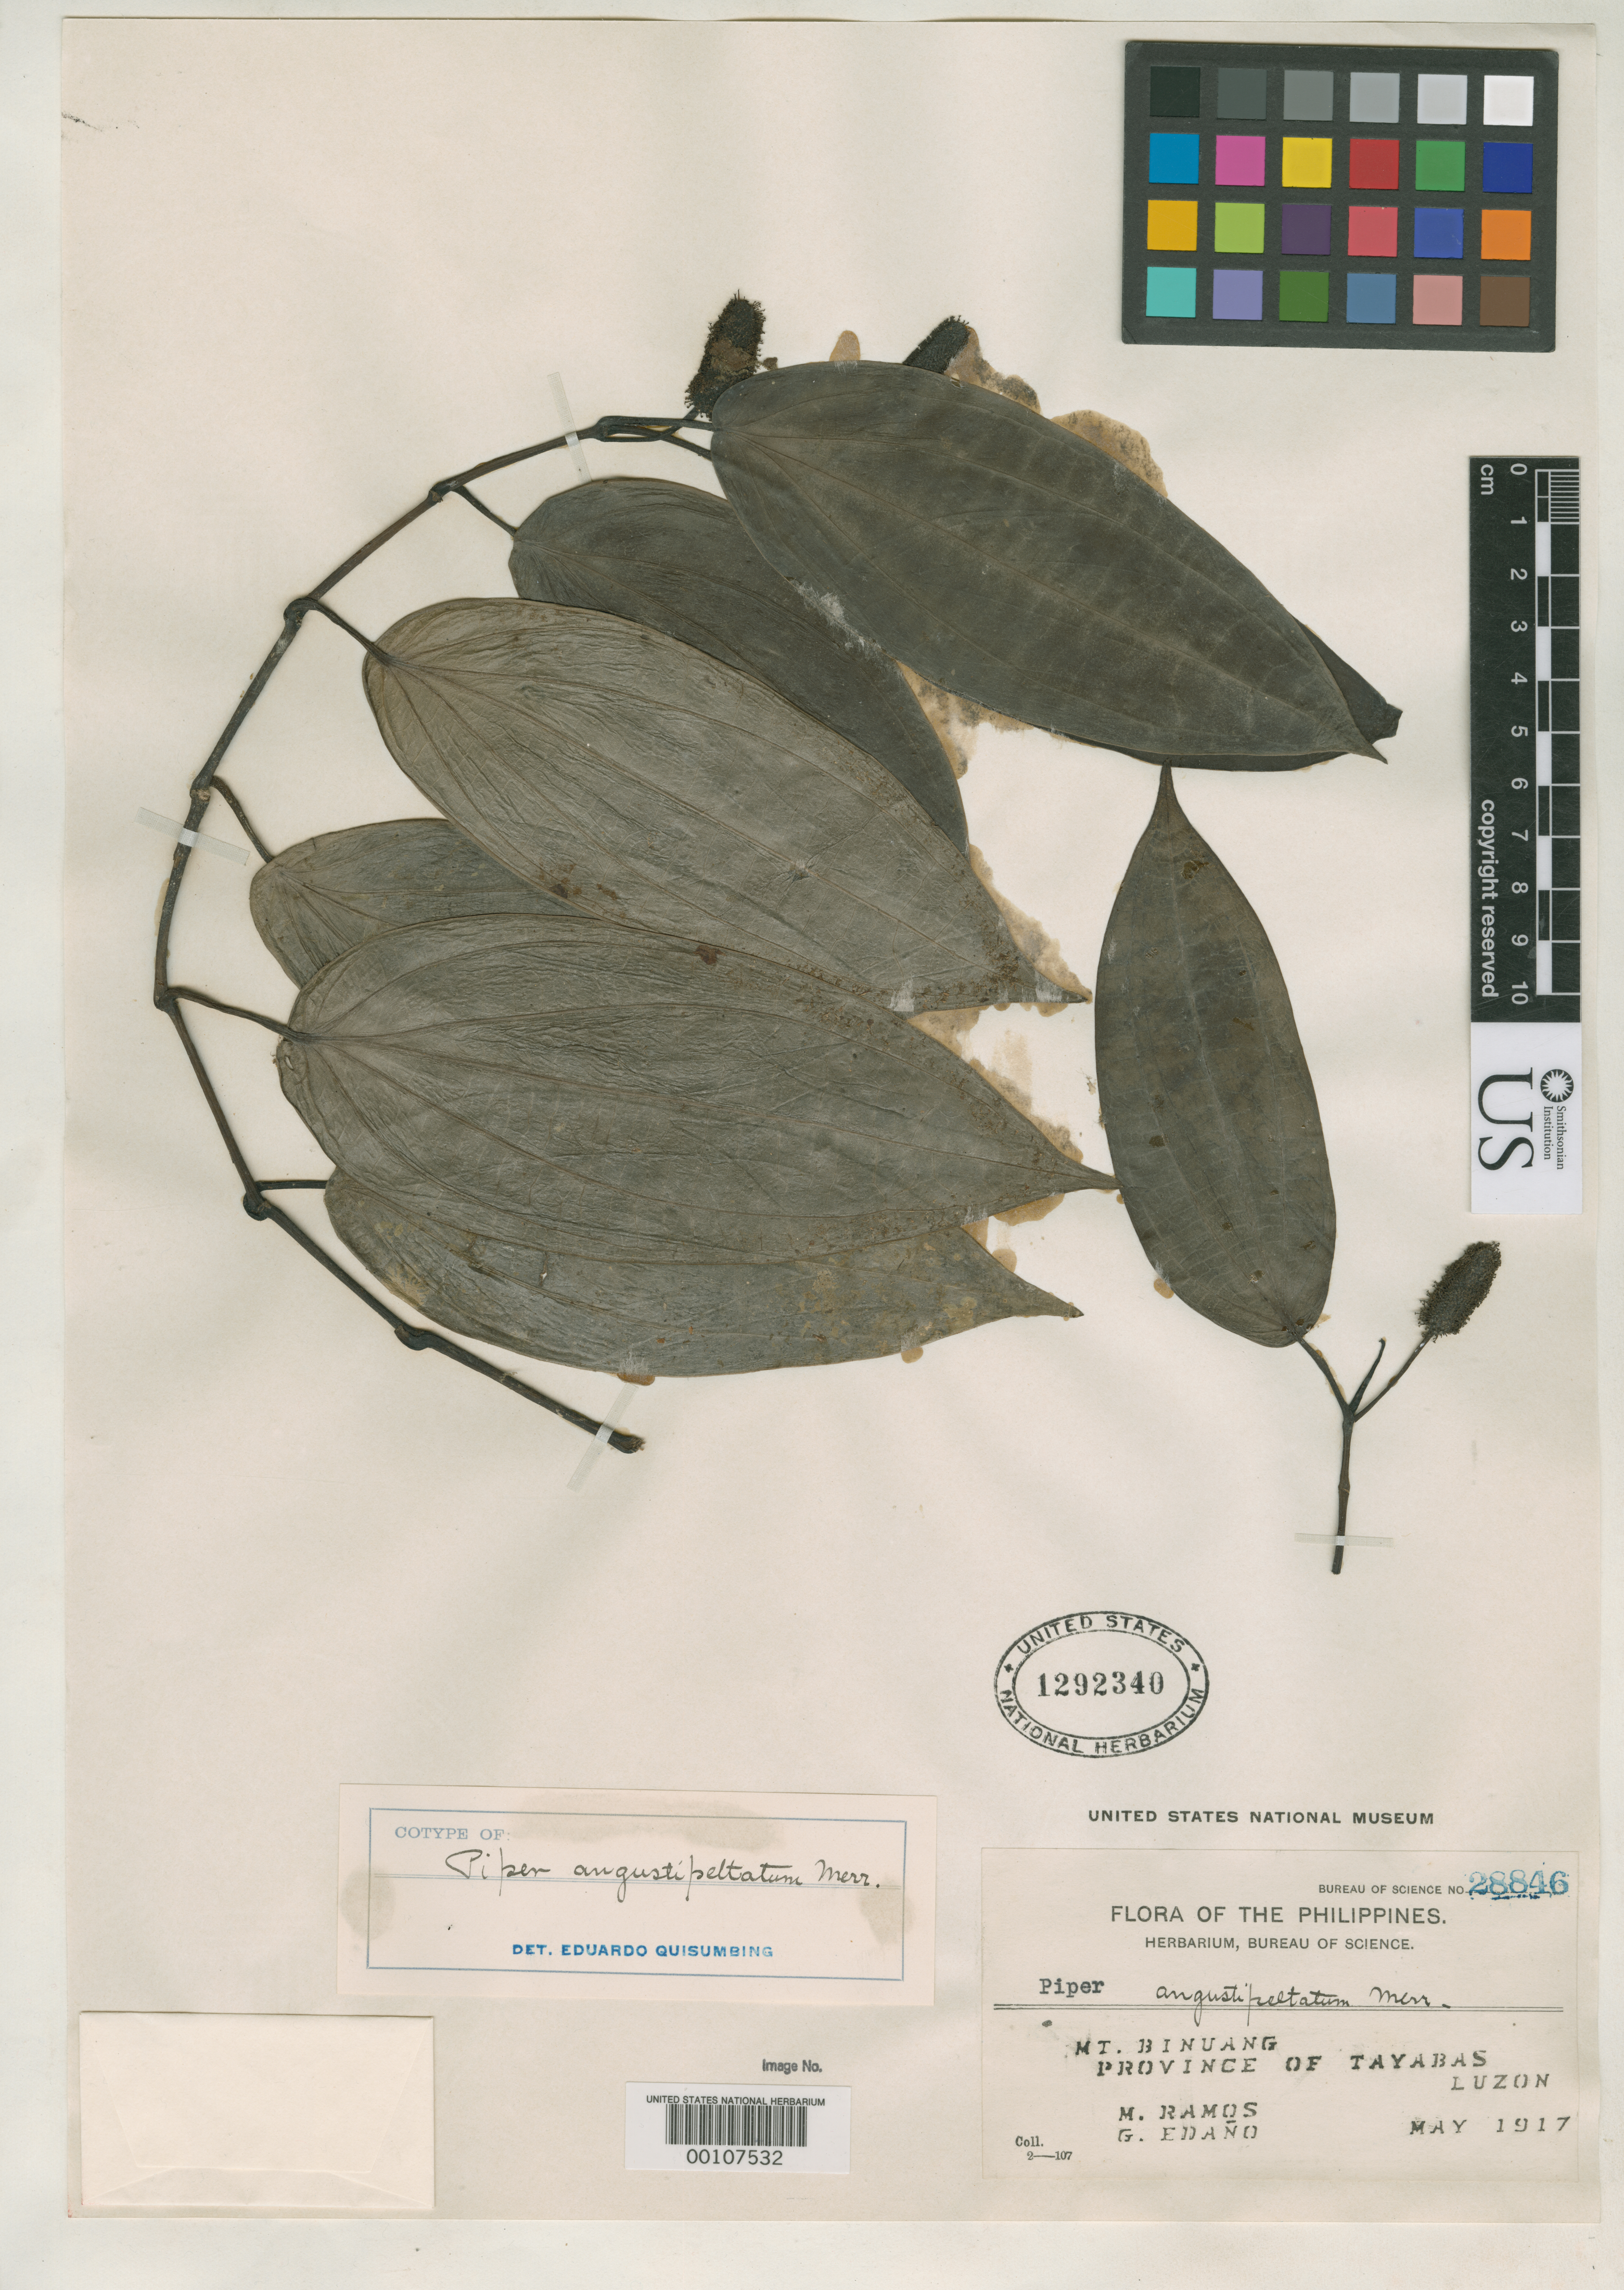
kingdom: Plantae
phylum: Tracheophyta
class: Magnoliopsida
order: Piperales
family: Piperaceae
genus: Piper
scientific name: Piper angustipeltatum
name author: Merr.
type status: Isotype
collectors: M. Ramos & G. E. Edaño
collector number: Bur. Sci. 28846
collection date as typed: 19 May 1917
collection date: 1917-05-19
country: Philippines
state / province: Calabarzon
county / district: Quezon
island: Luzon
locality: Mt. Binuang.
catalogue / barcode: US 1292340